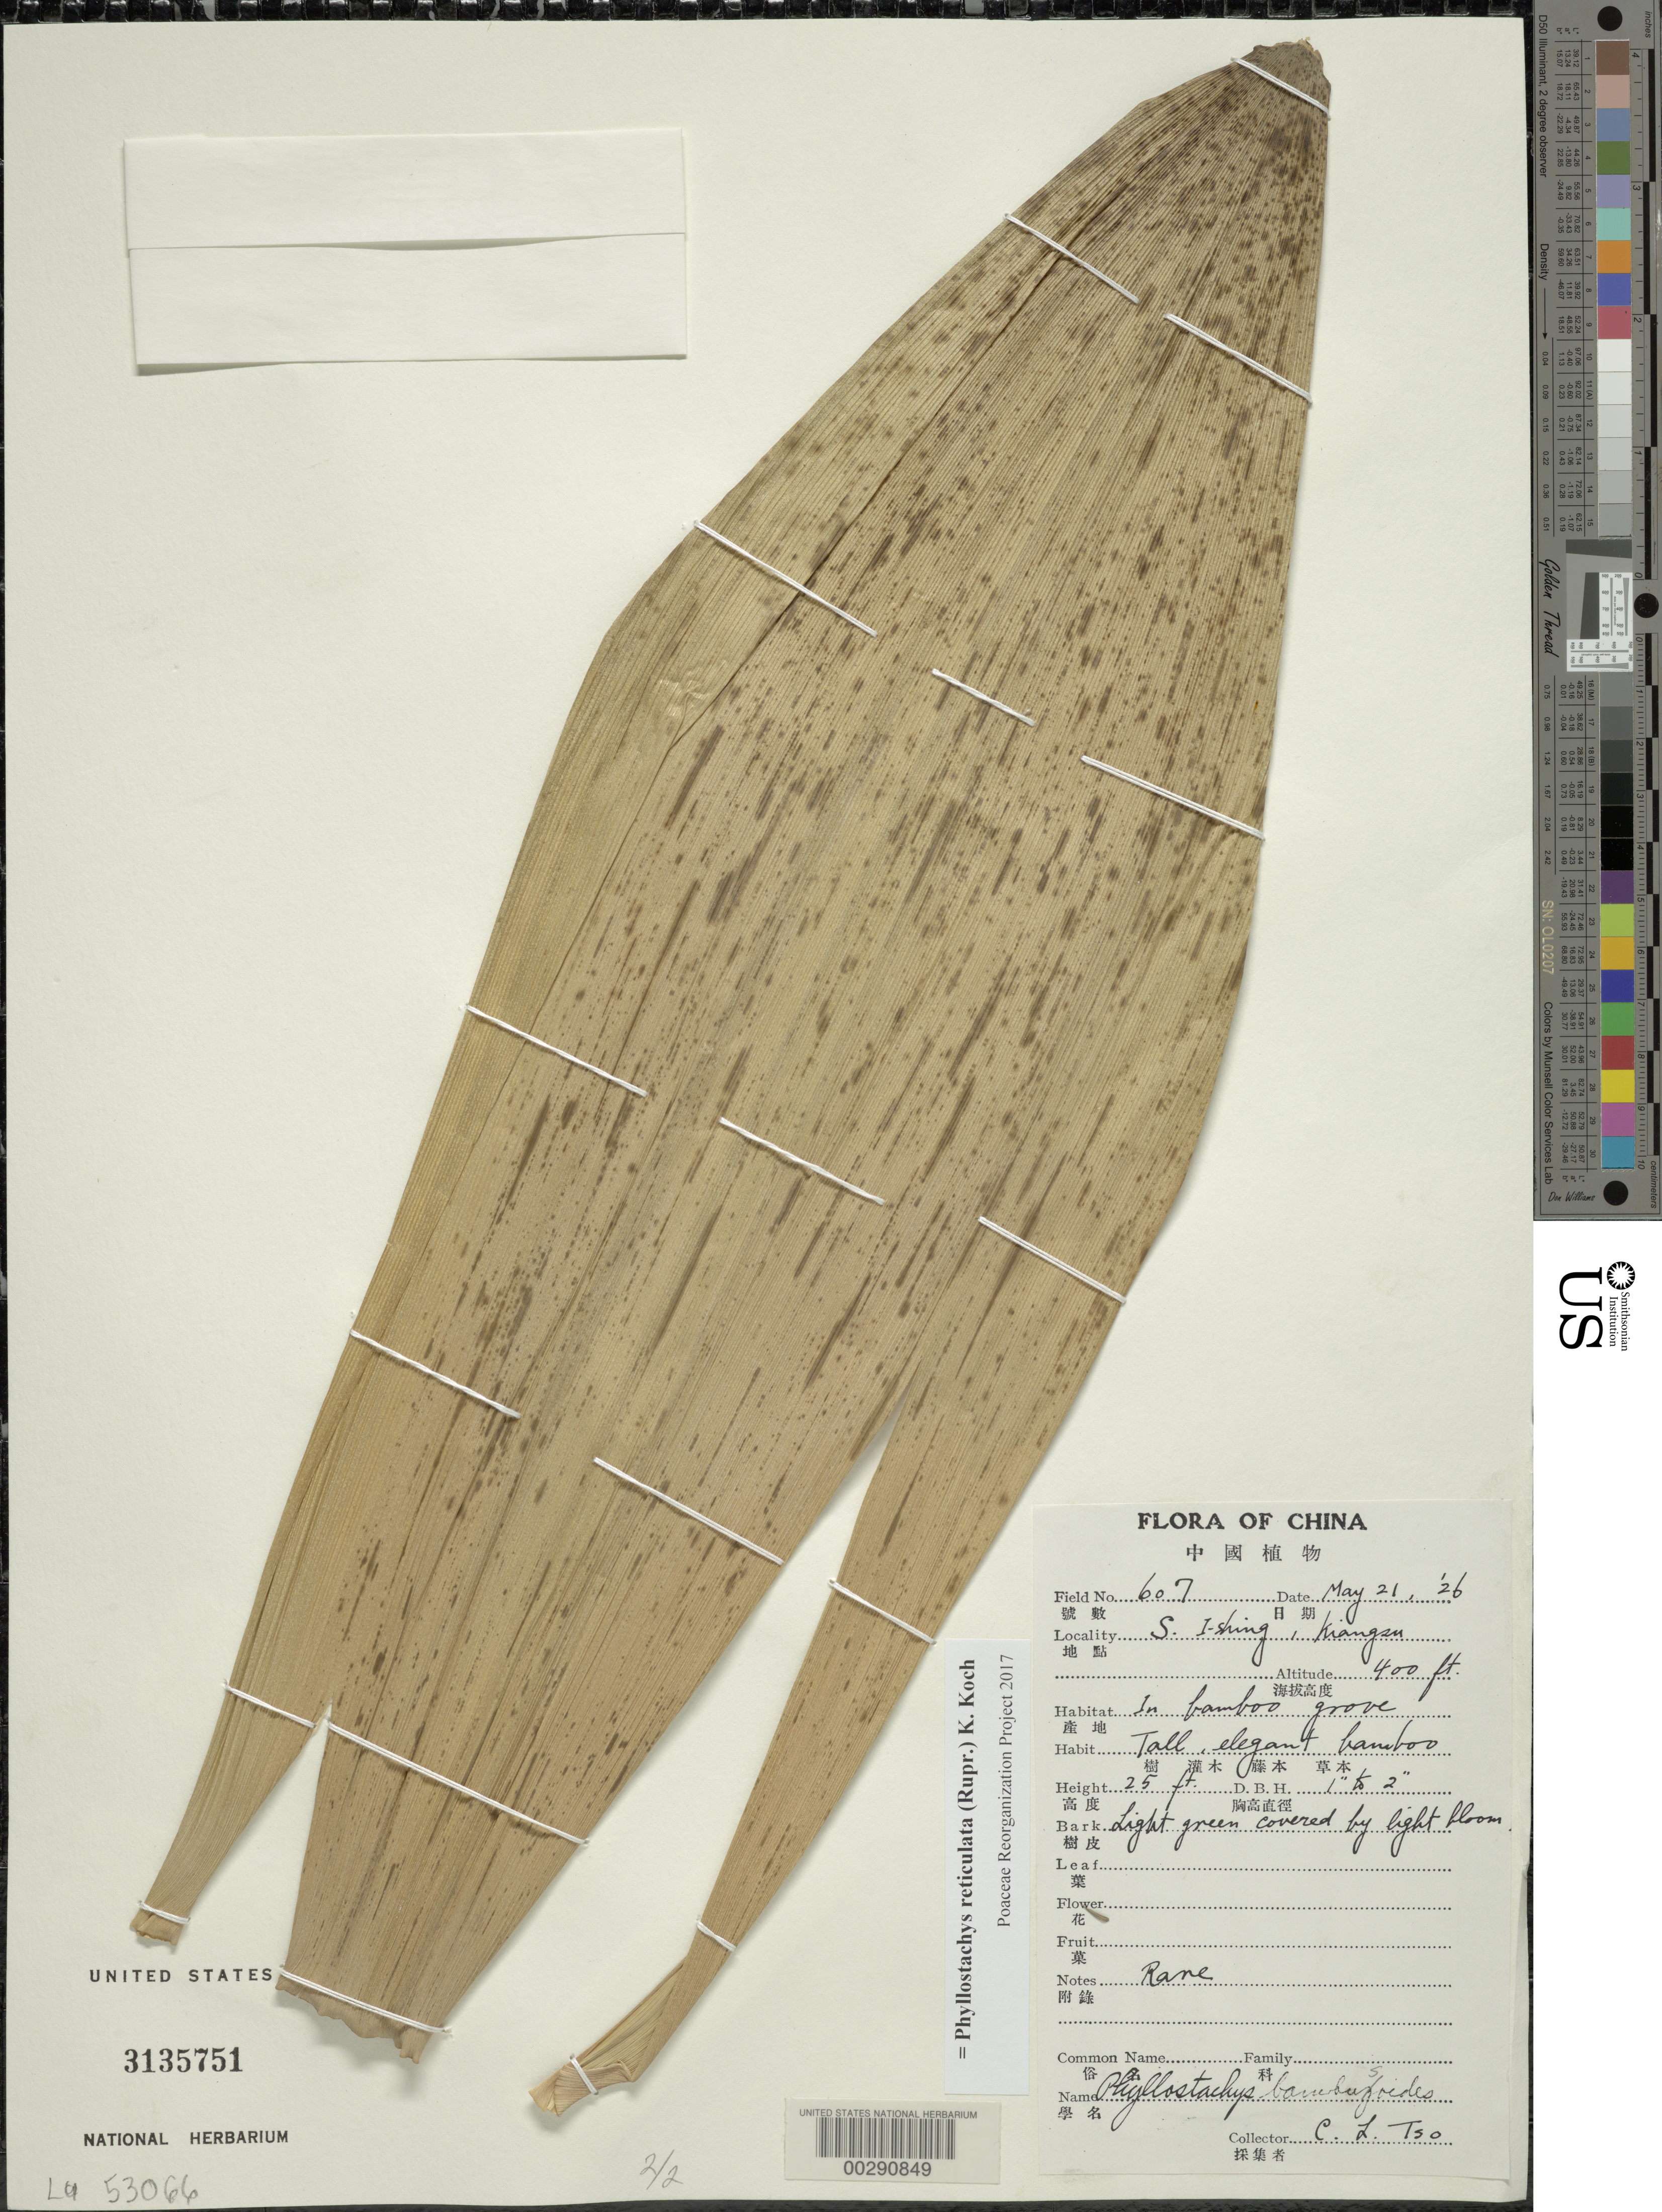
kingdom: Plantae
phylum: Tracheophyta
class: Liliopsida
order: Poales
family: Poaceae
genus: Phyllostachys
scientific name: Phyllostachys bambusoides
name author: Siebold & Zucc.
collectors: C. Tso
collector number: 607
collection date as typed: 21 May 1926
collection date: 1926-05-21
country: China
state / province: Jiangsu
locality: S. i-shing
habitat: In bamboo grove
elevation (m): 122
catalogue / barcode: US 3135751